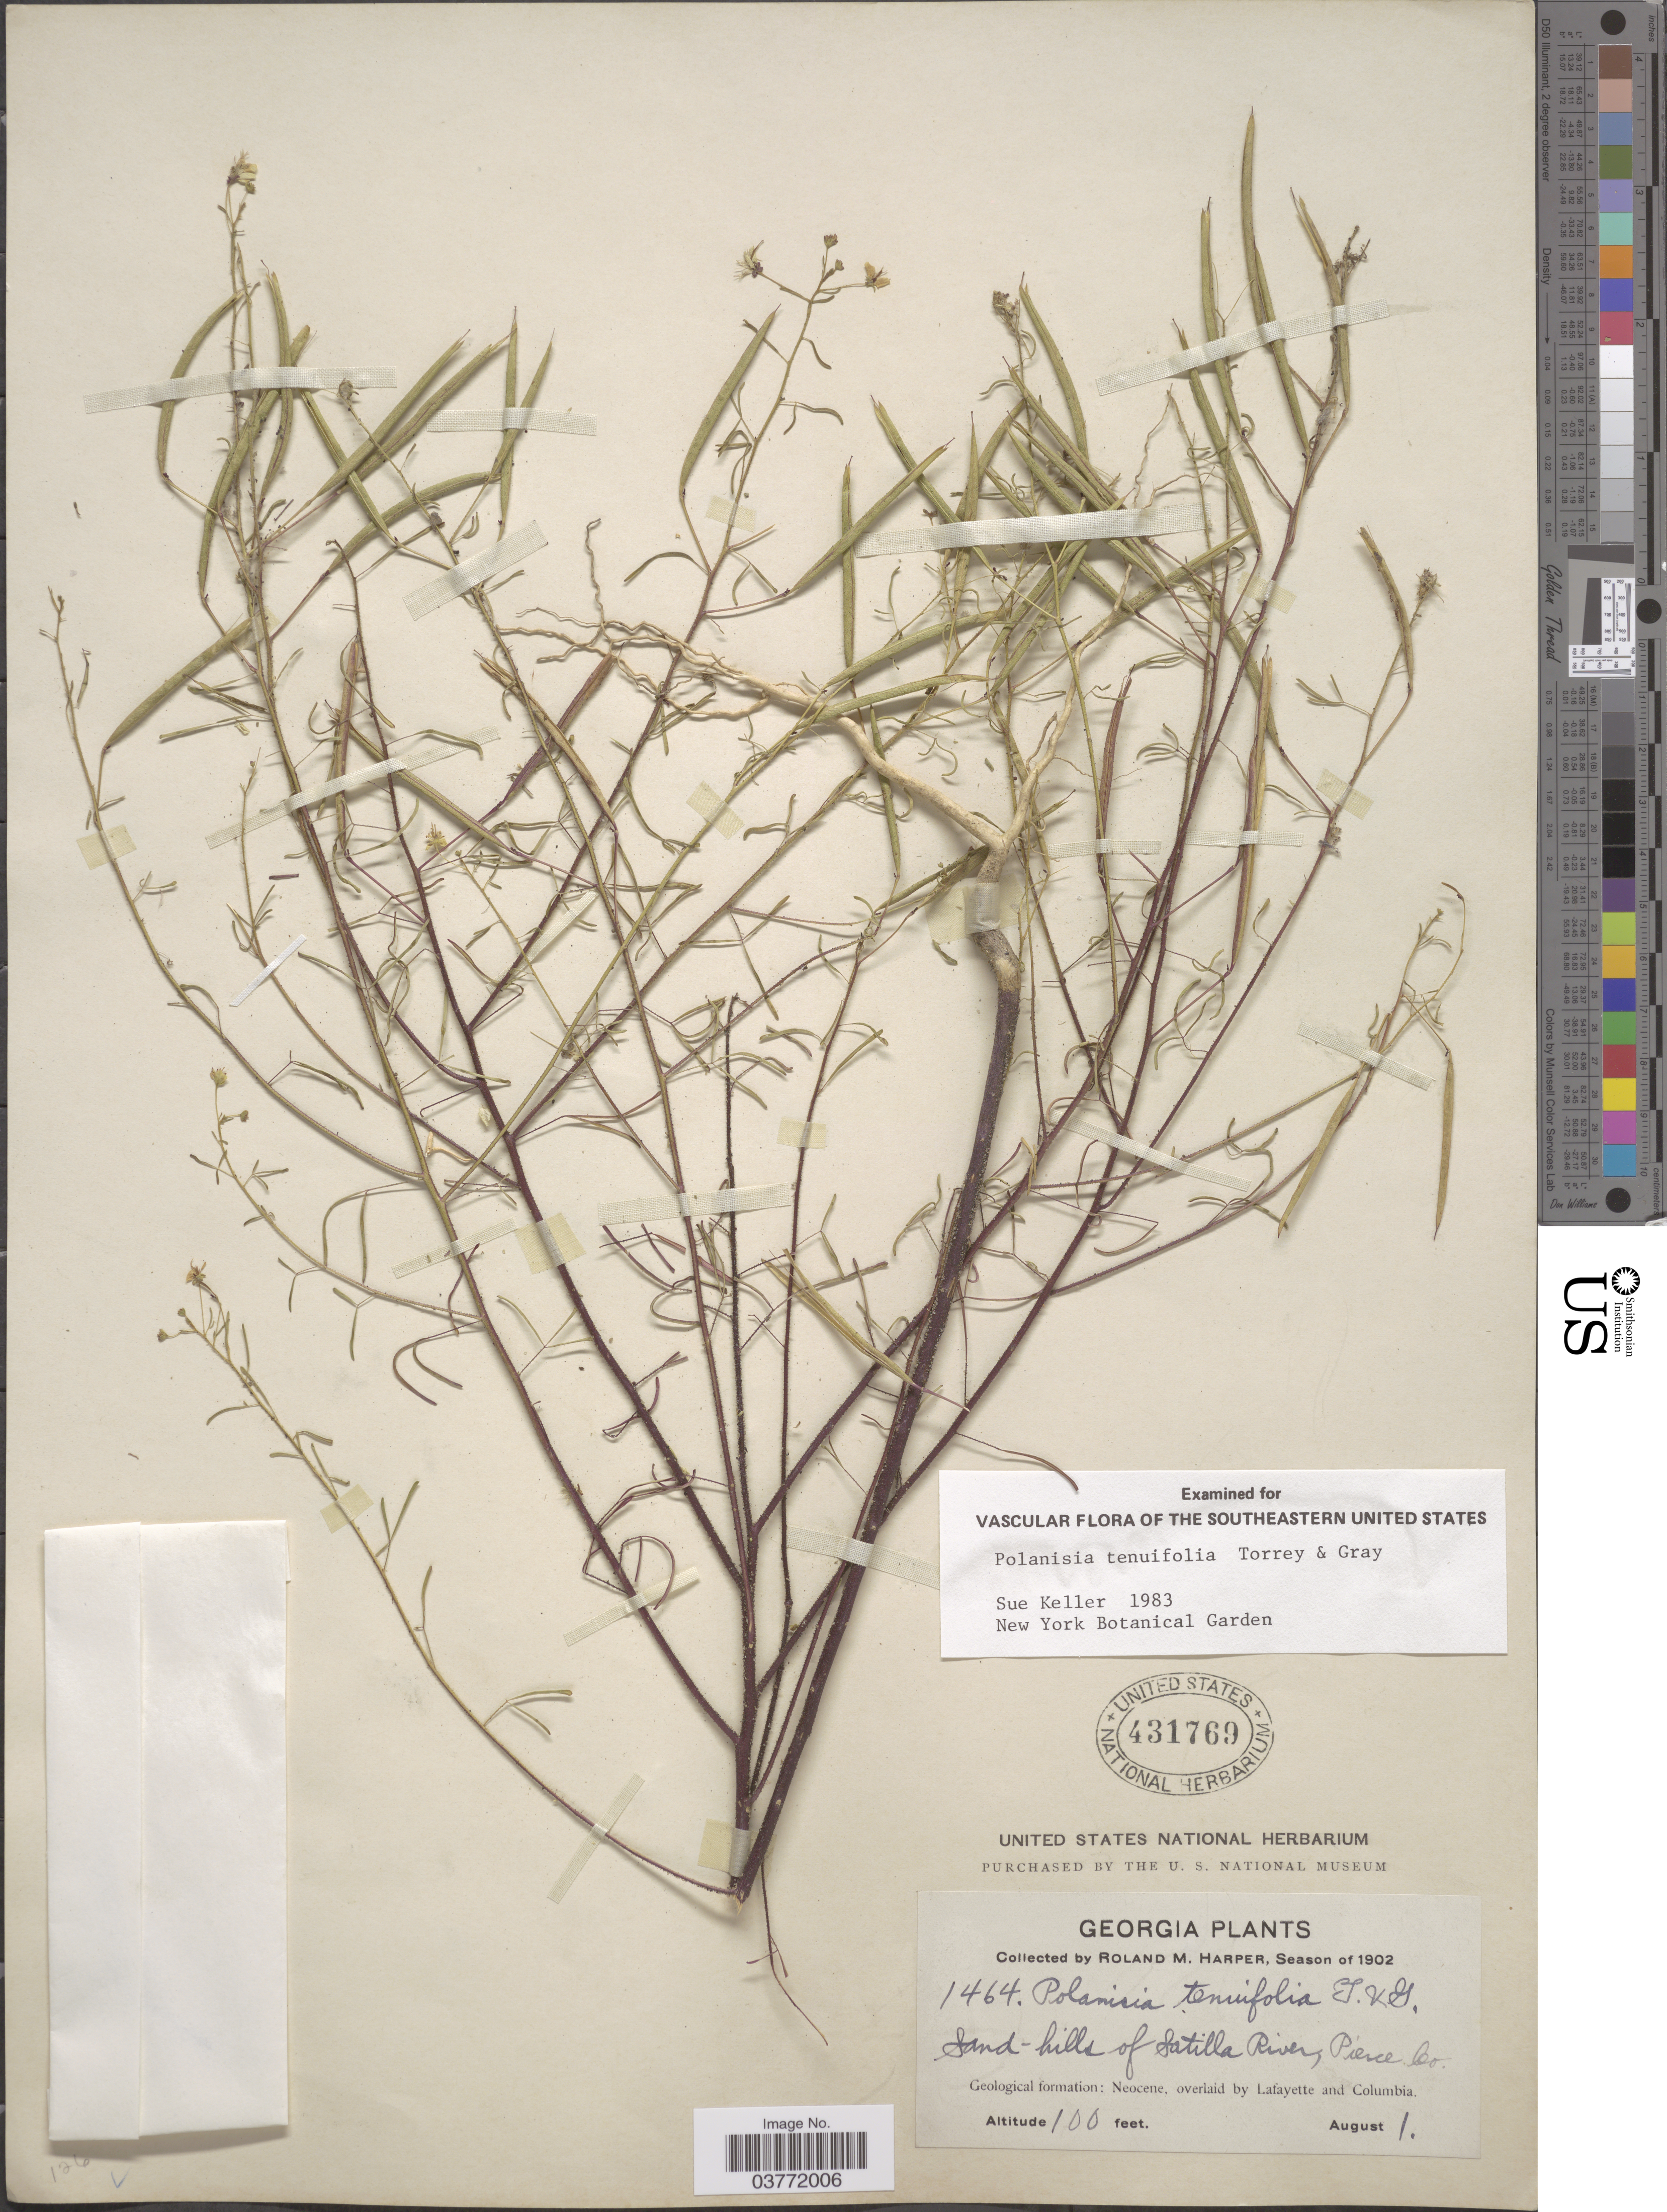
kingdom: Plantae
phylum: Tracheophyta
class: Magnoliopsida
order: Brassicales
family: Cleomaceae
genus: Polanisia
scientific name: Polanisia tenuifolia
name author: Torr. & A. Gray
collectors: R. M. Harper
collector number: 1464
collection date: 1902-08-01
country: United States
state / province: Georgia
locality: Sand-hills of Satilla River, Pierce Co. Geological formation: Neocene, overlaid by Lafayette and Columbia.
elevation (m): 30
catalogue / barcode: US 431769